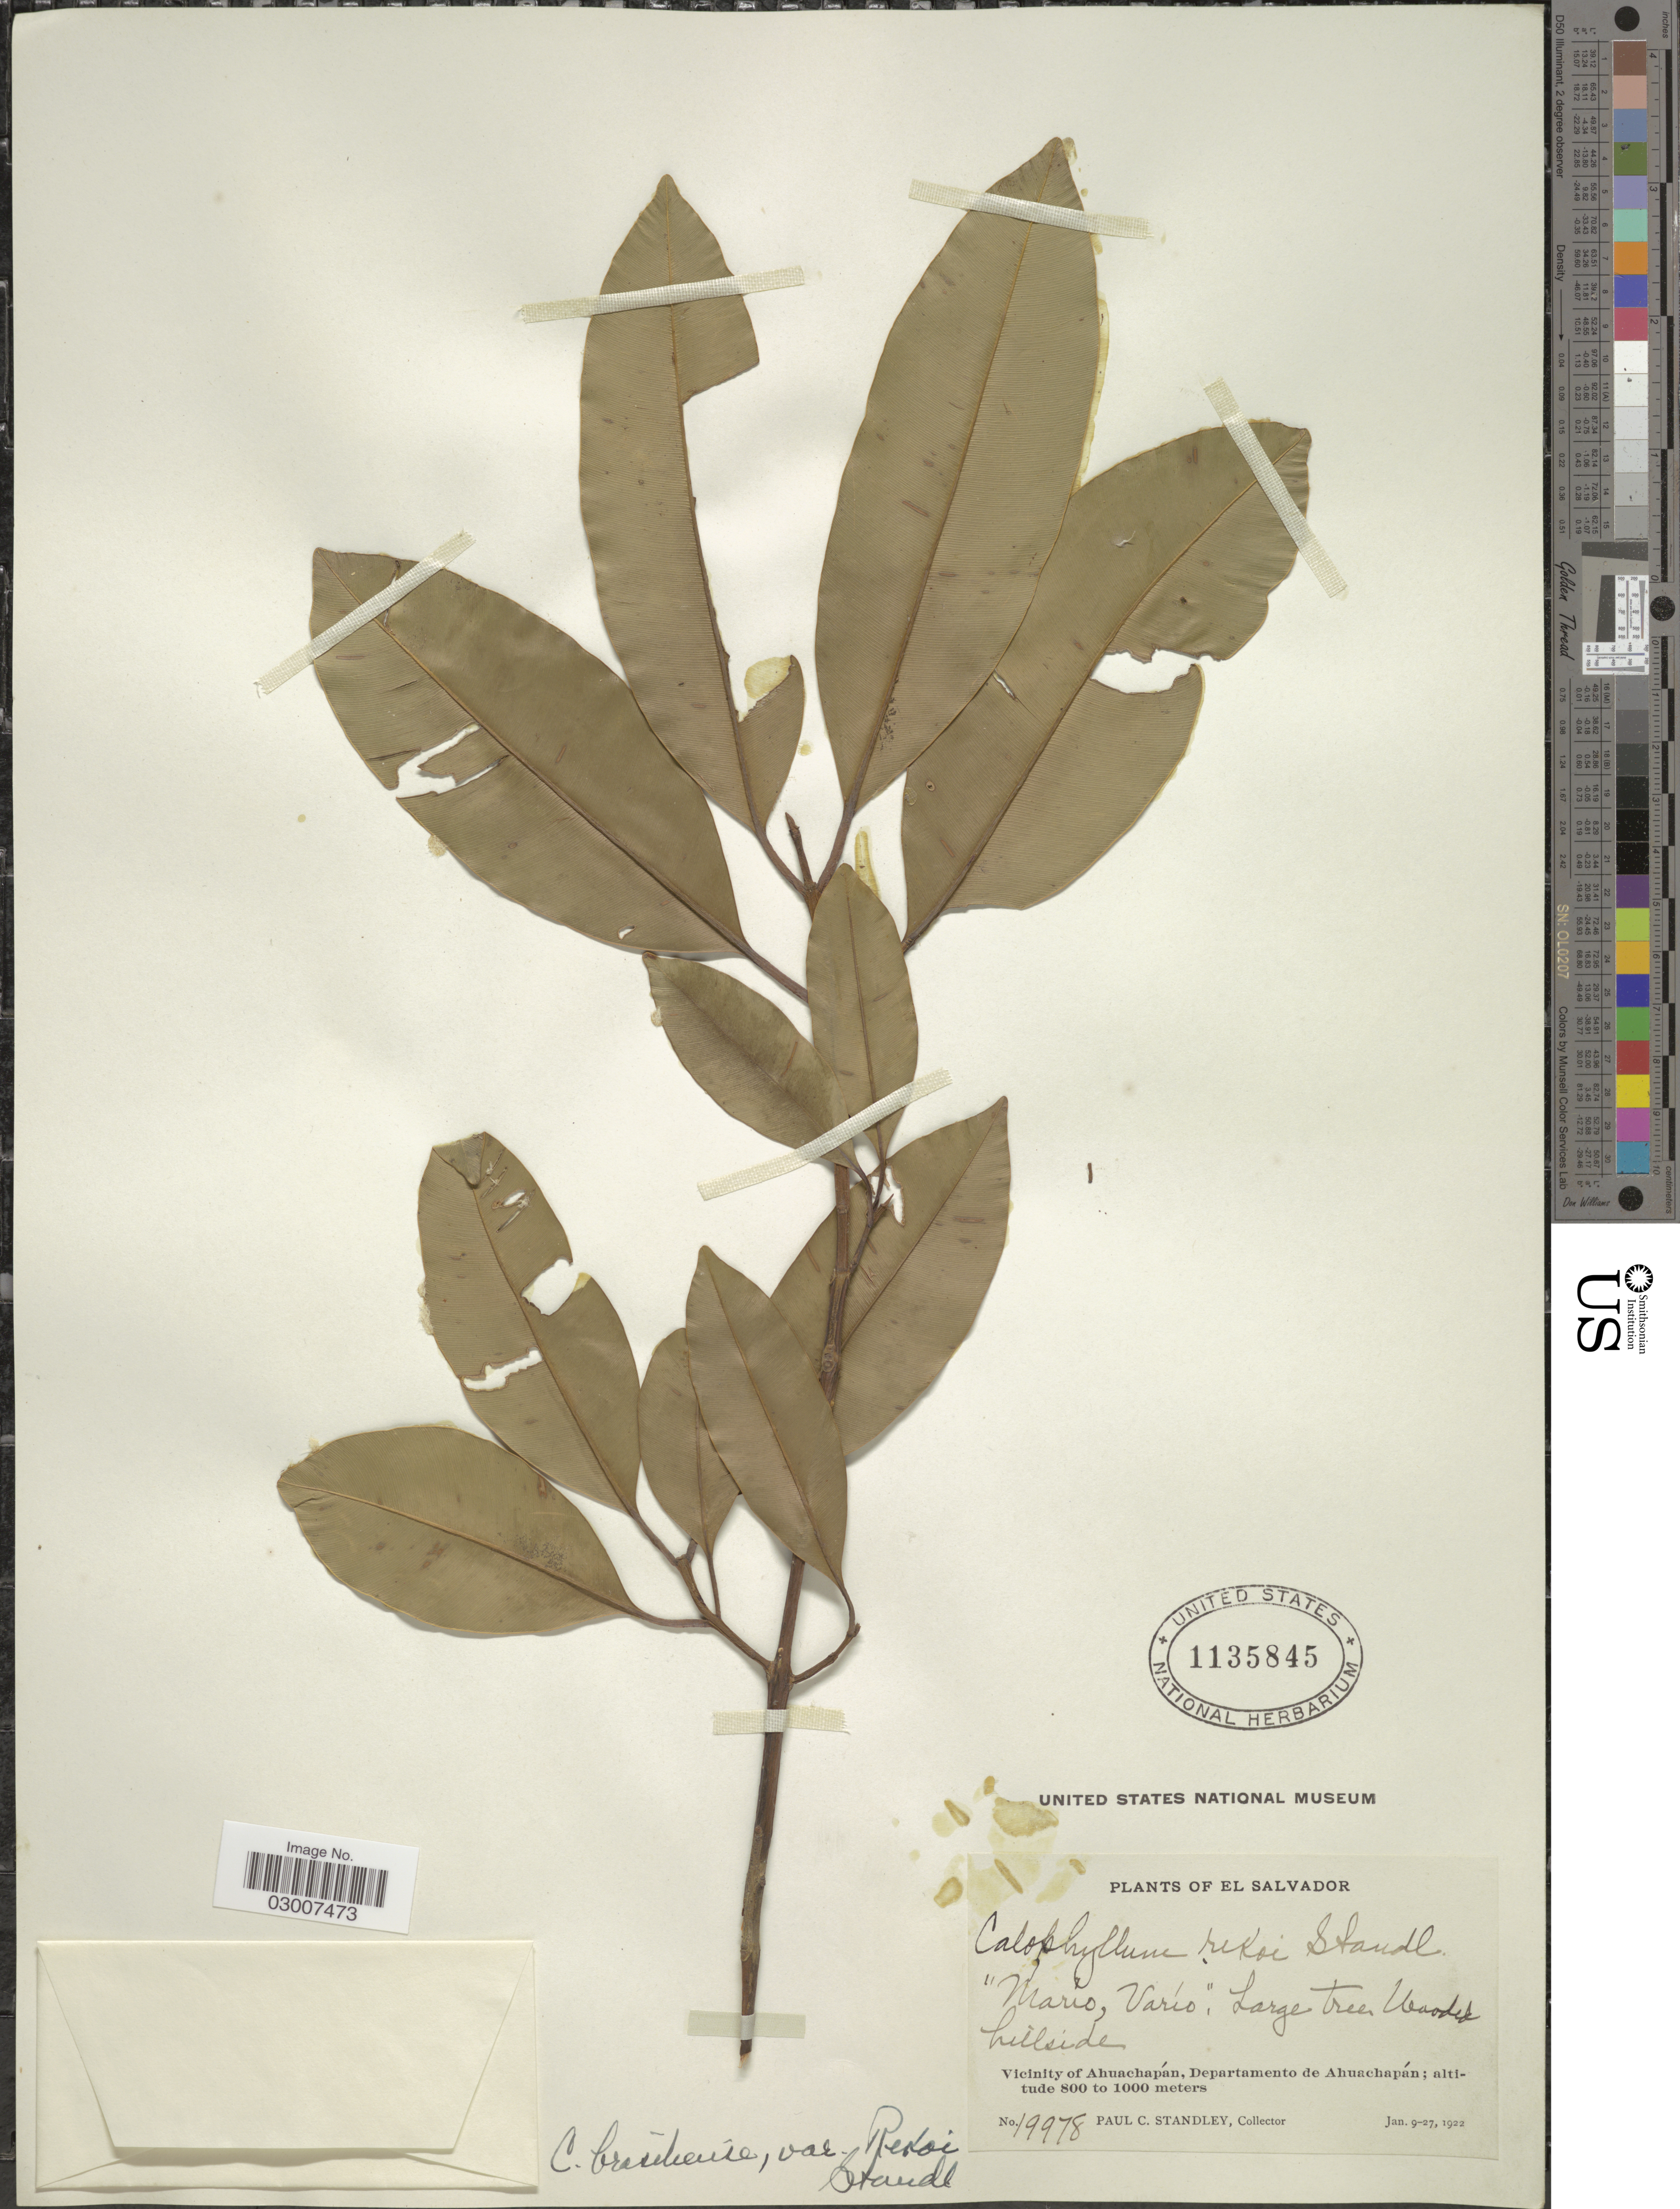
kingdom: Plantae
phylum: Tracheophyta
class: Magnoliopsida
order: Malpighiales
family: Calophyllaceae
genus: Calophyllum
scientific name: Calophyllum brasiliense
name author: Cambess.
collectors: P. C. Standley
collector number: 19978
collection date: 1922-01-09/1922-01-27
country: El Salvador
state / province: Ahuachapan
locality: Vicinity of Ahuachapán, Departamento de Ahuachapán.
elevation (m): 800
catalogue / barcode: US 1135845